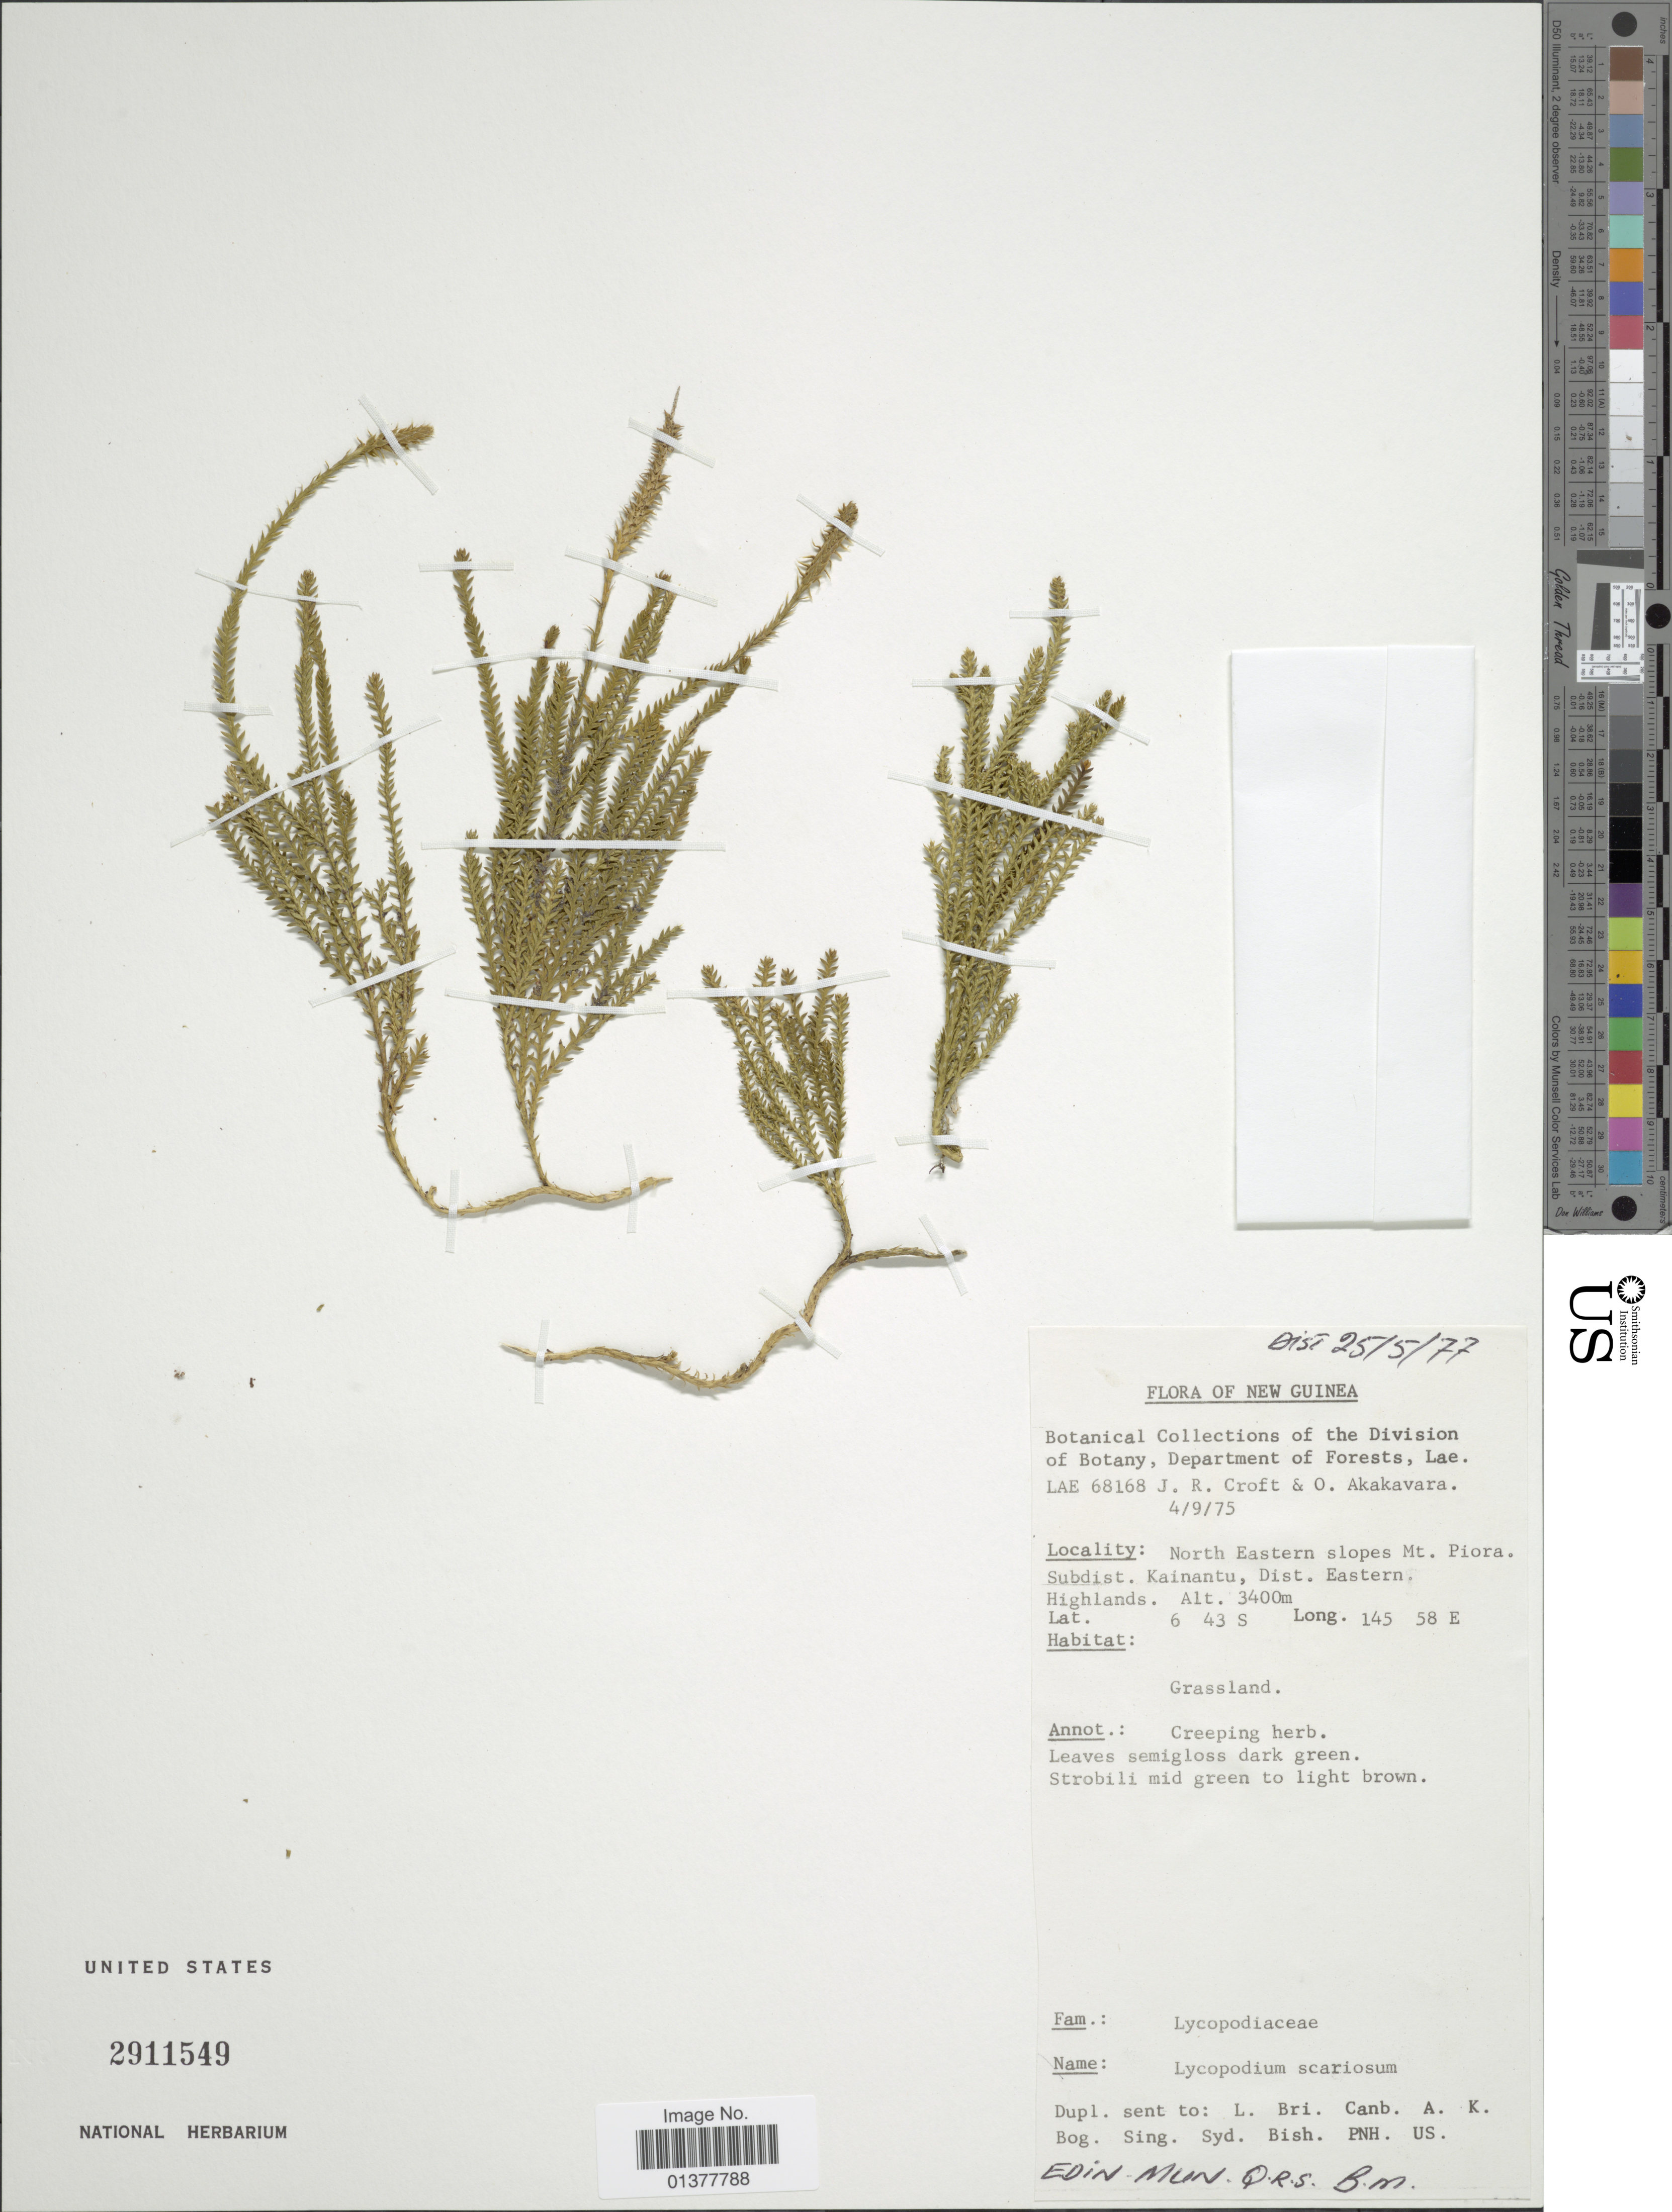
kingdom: Plantae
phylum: Tracheophyta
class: Lycopodiopsida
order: Lycopodiales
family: Lycopodiaceae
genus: Diphasium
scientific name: Diphasium scariosum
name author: (G. Forst.) Rothm.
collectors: J. R. Croft & O. Akakavara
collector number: LAE68168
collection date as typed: Transcribed d/m/y: 4/9/75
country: Papua New Guinea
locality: North Eastern slopes Mt. Piora. Subdist. Kainantu, Dist. Eastern Highlands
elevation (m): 3400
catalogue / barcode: US 2911549